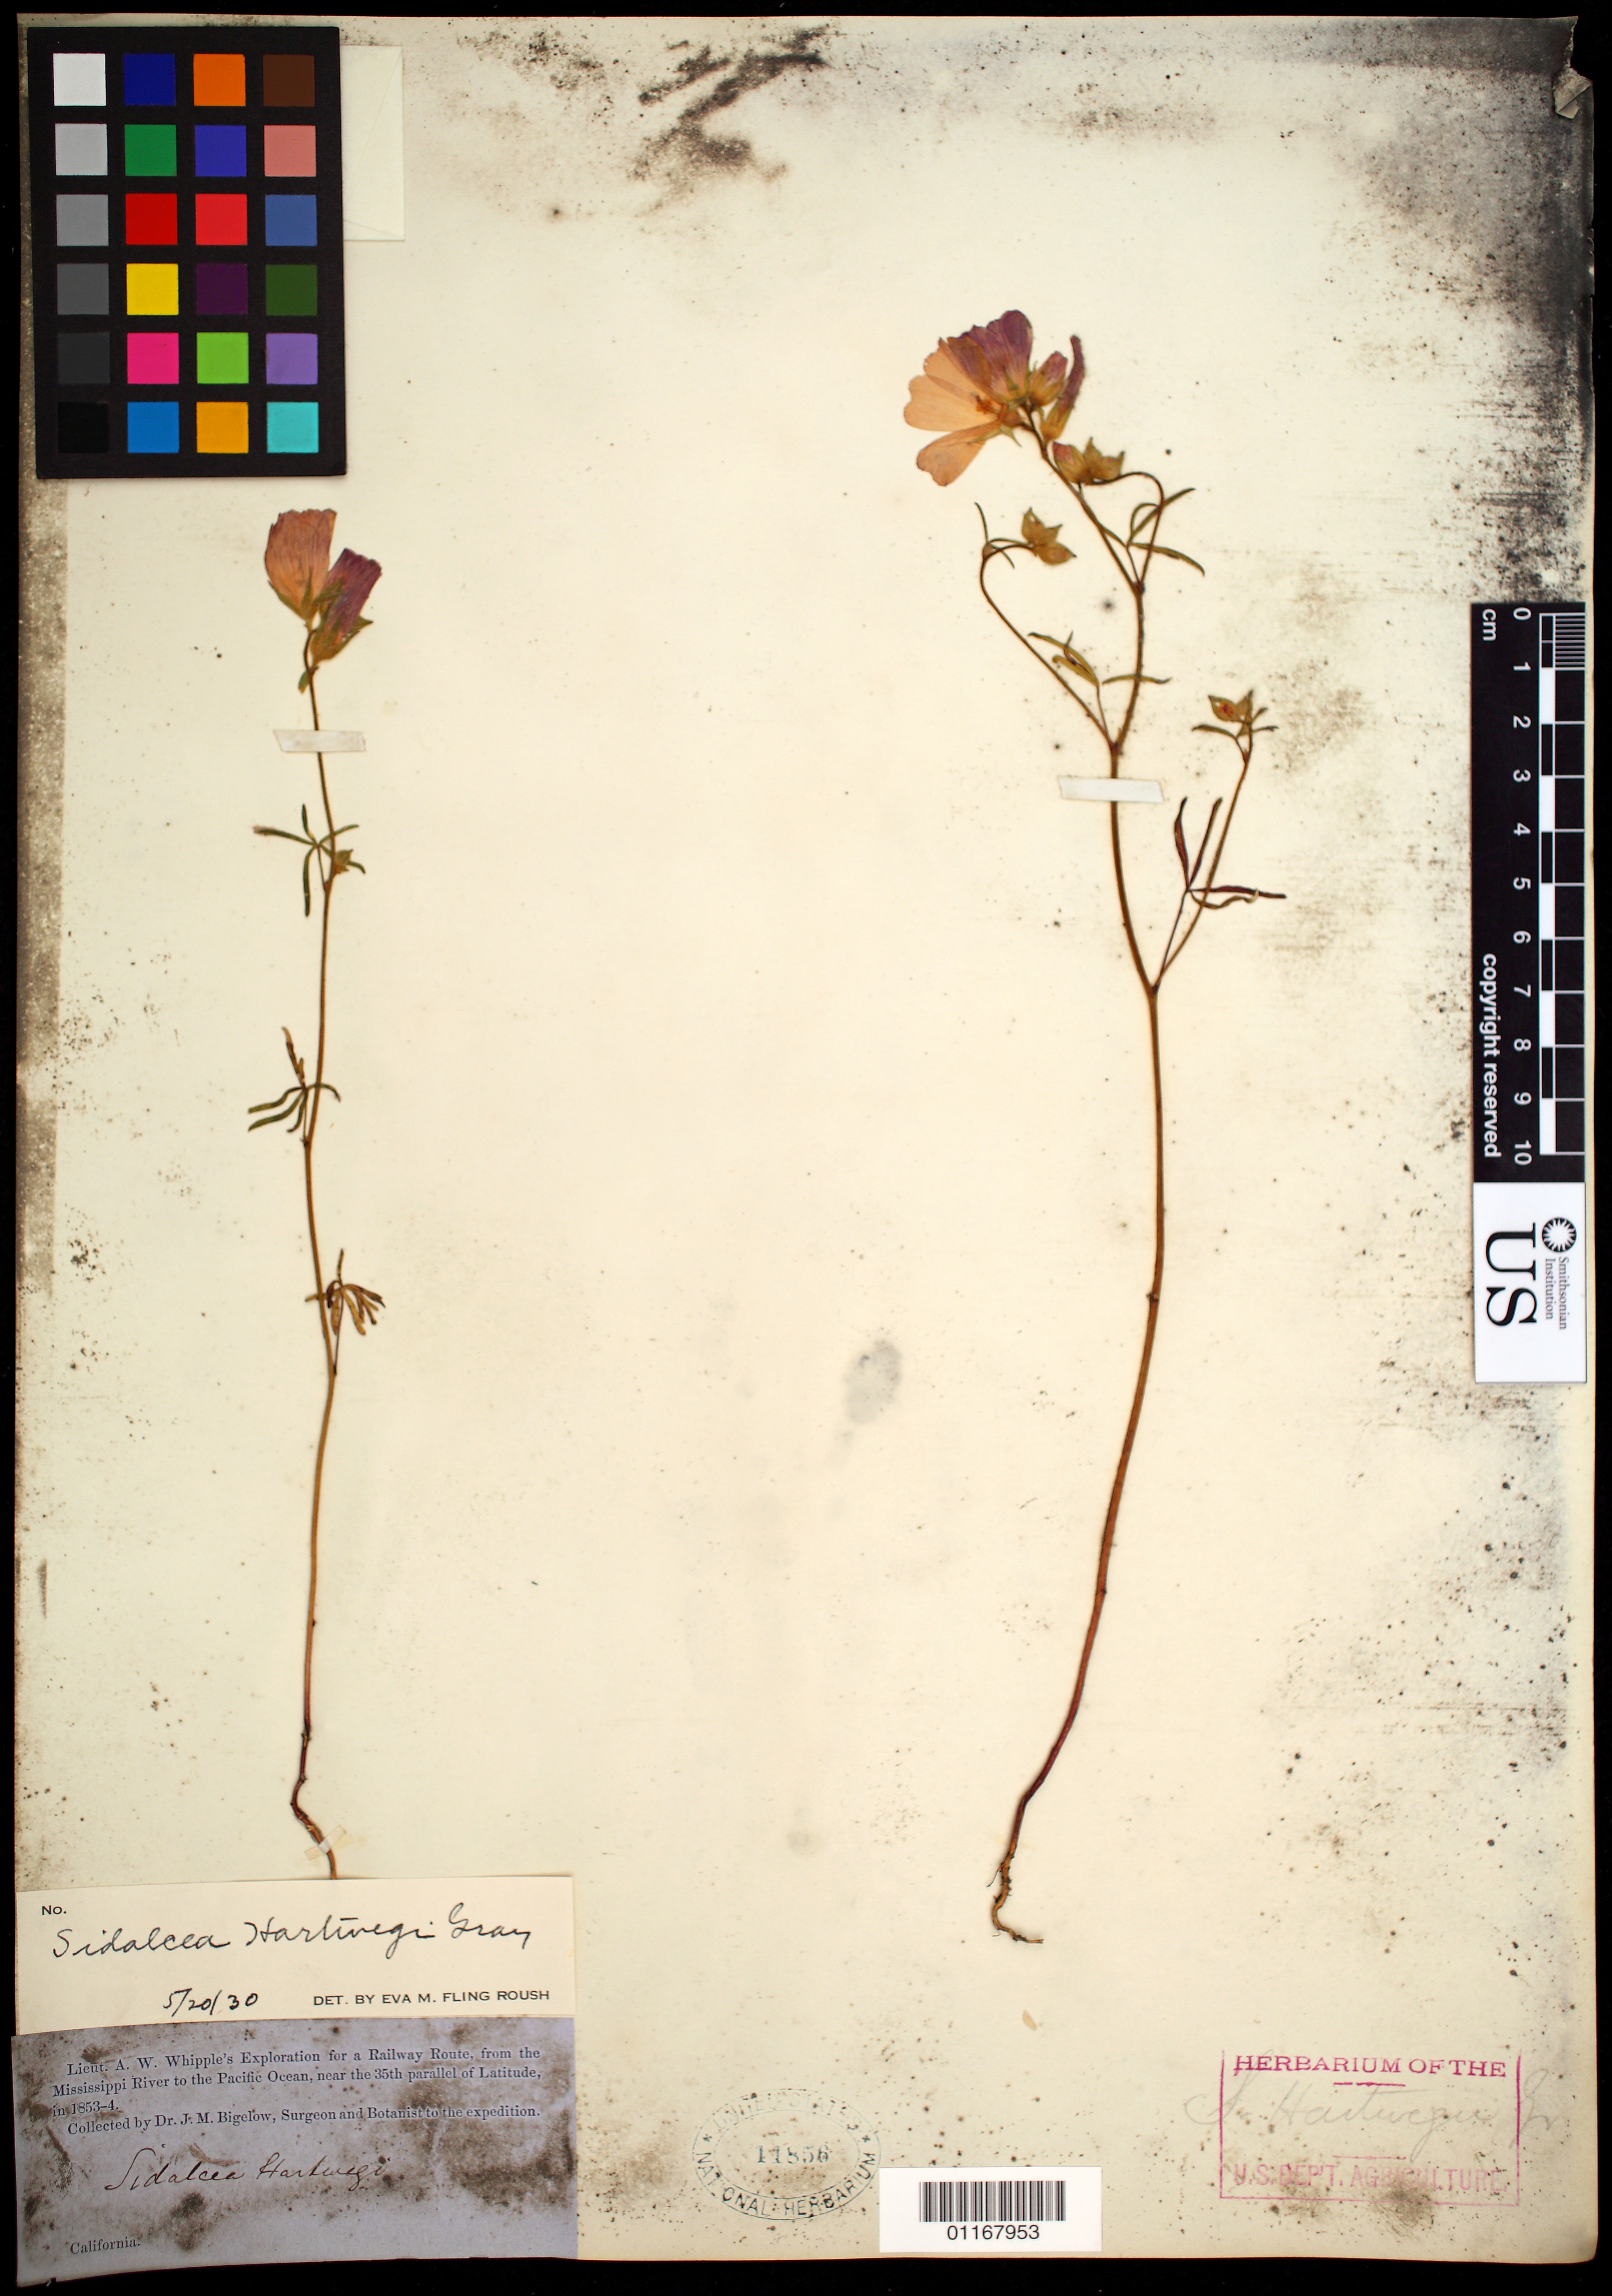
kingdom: Plantae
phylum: Tracheophyta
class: Magnoliopsida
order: Malvales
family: Malvaceae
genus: Sidalcea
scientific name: Sidalcea hartwegii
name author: A. Gray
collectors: J. M. Bigelow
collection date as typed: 1853 to -- --- 1854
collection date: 1853/1854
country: United States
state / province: California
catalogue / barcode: US 11856